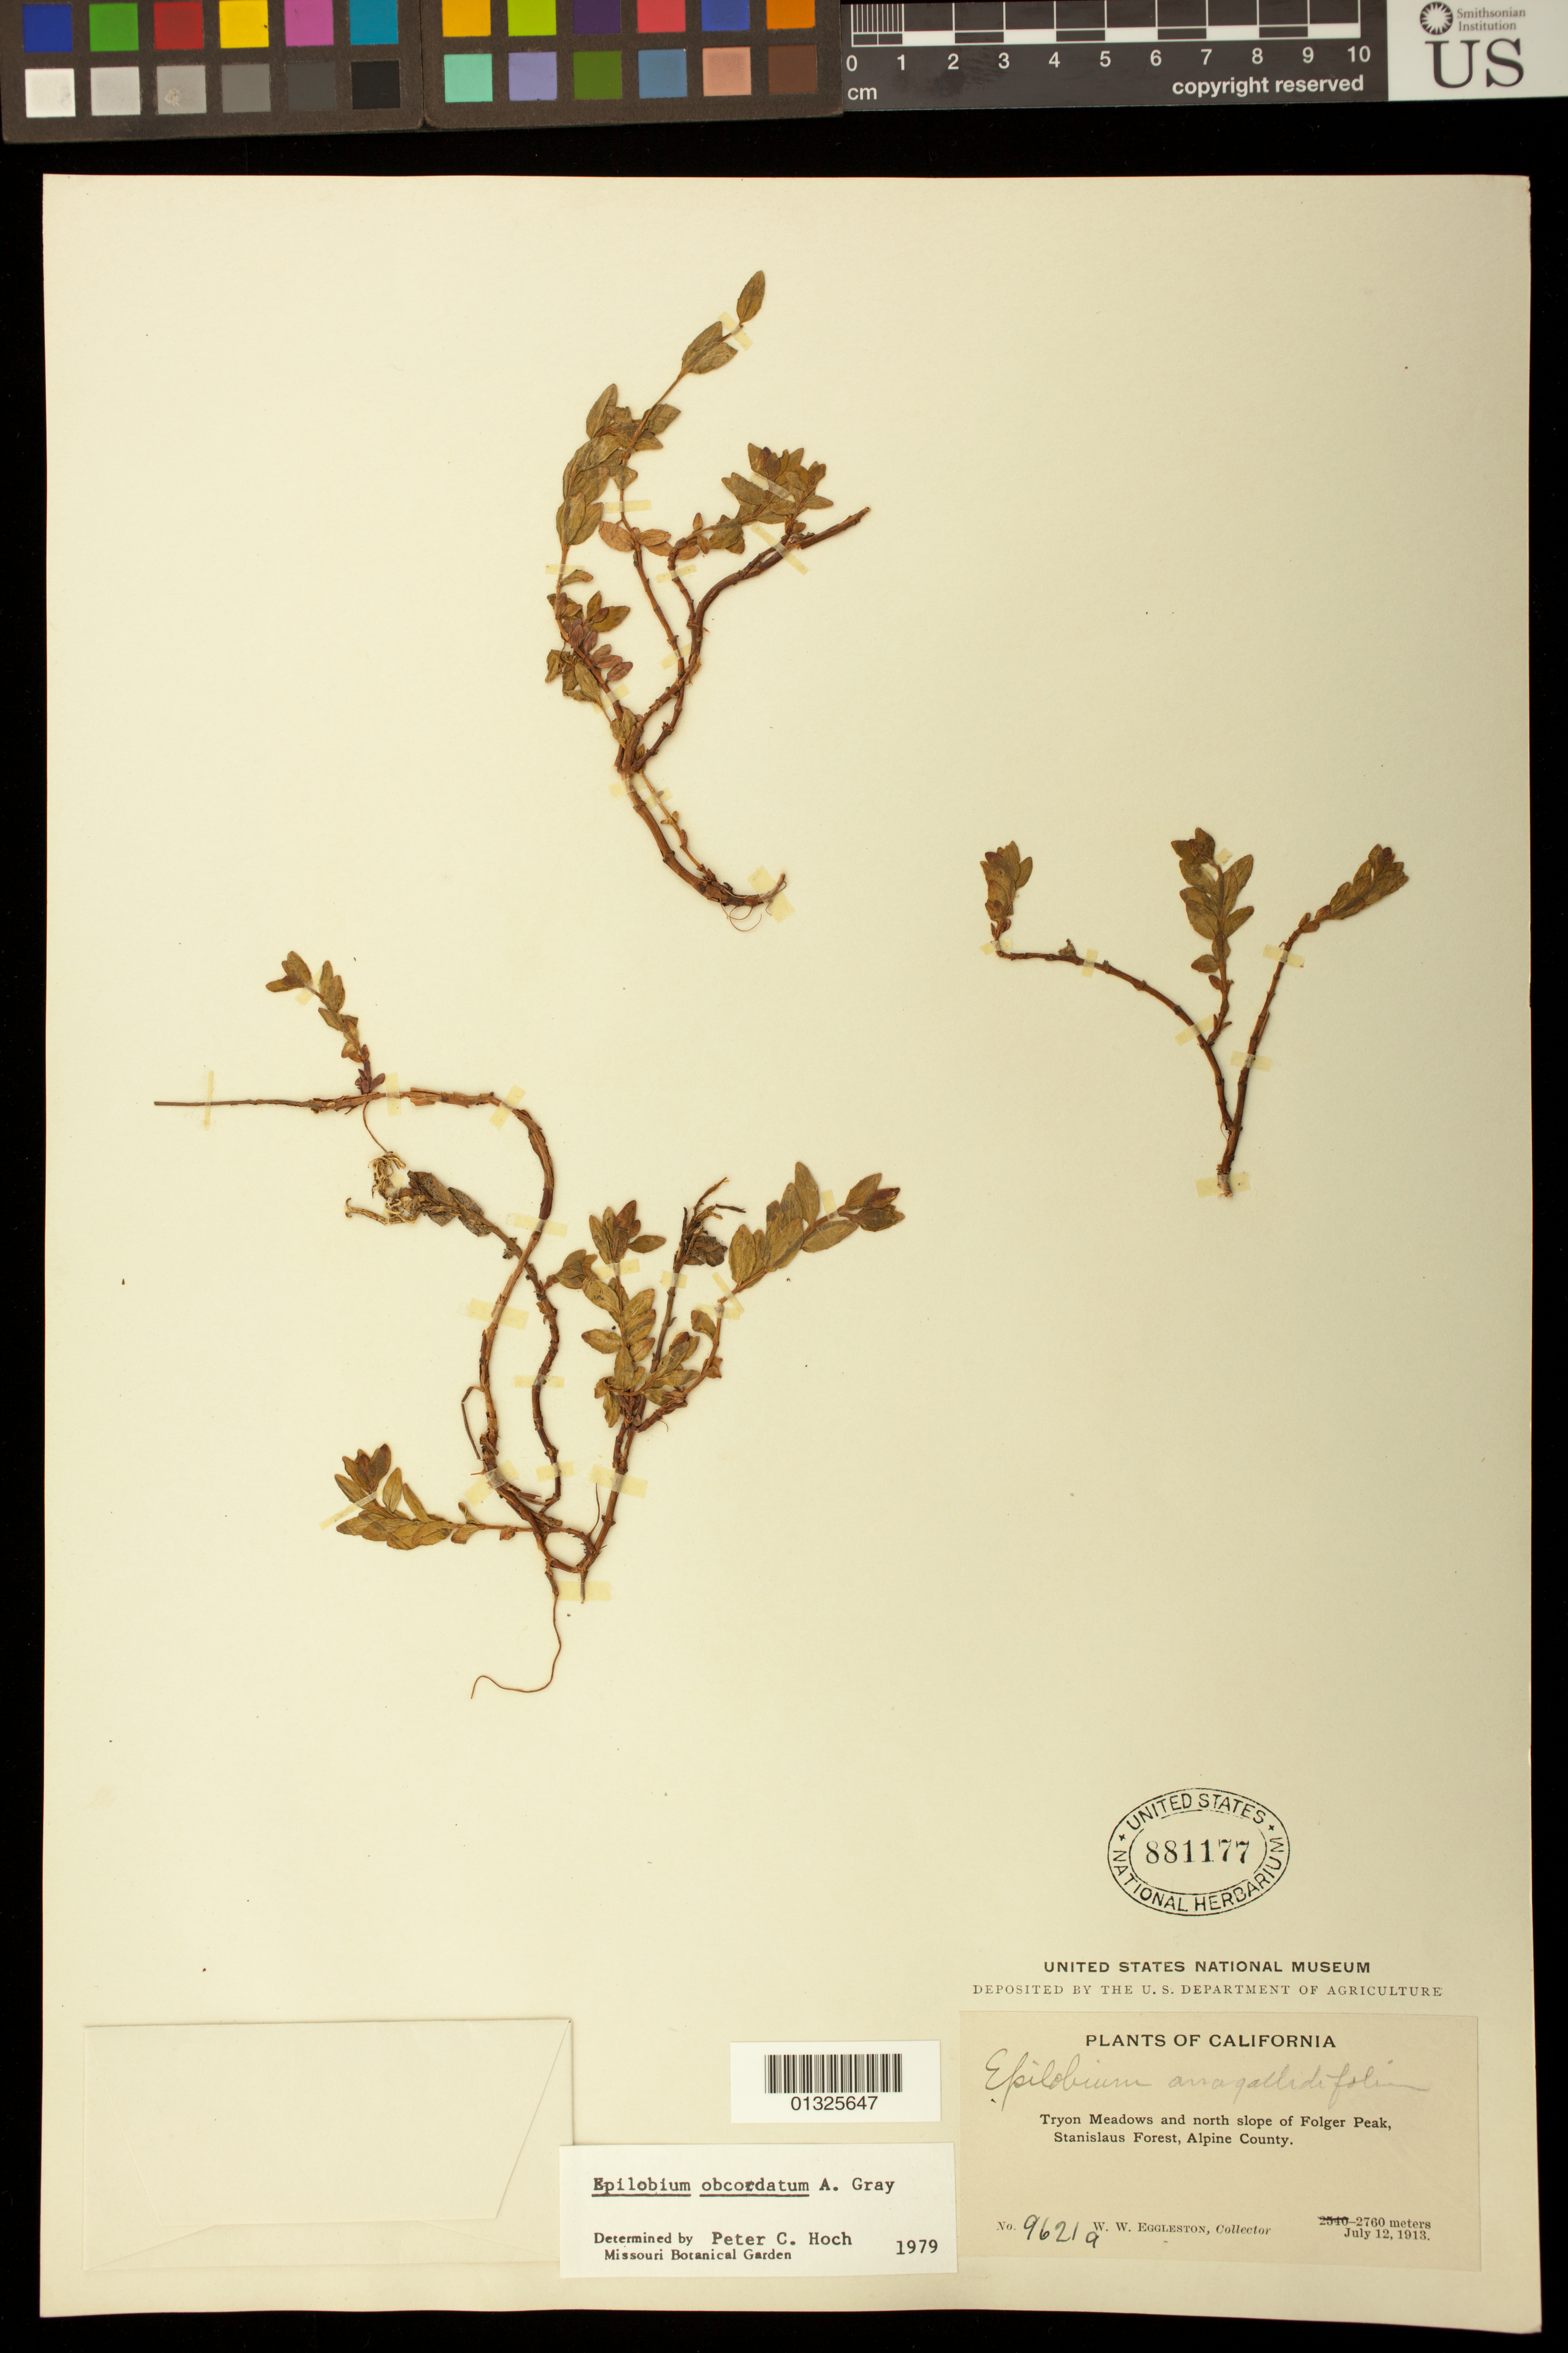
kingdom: Plantae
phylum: Tracheophyta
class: Magnoliopsida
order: Myrtales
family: Onagraceae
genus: Epilobium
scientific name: Epilobium obcordatum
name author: A. Gray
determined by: Hoch, P. C.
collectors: W. W. Eggleston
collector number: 9621a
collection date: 1913-07-12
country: United States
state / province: California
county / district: Alpine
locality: Tryon Meadows and north slope of Folger Peak, Stanislaus Forest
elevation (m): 2760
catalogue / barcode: US 881177